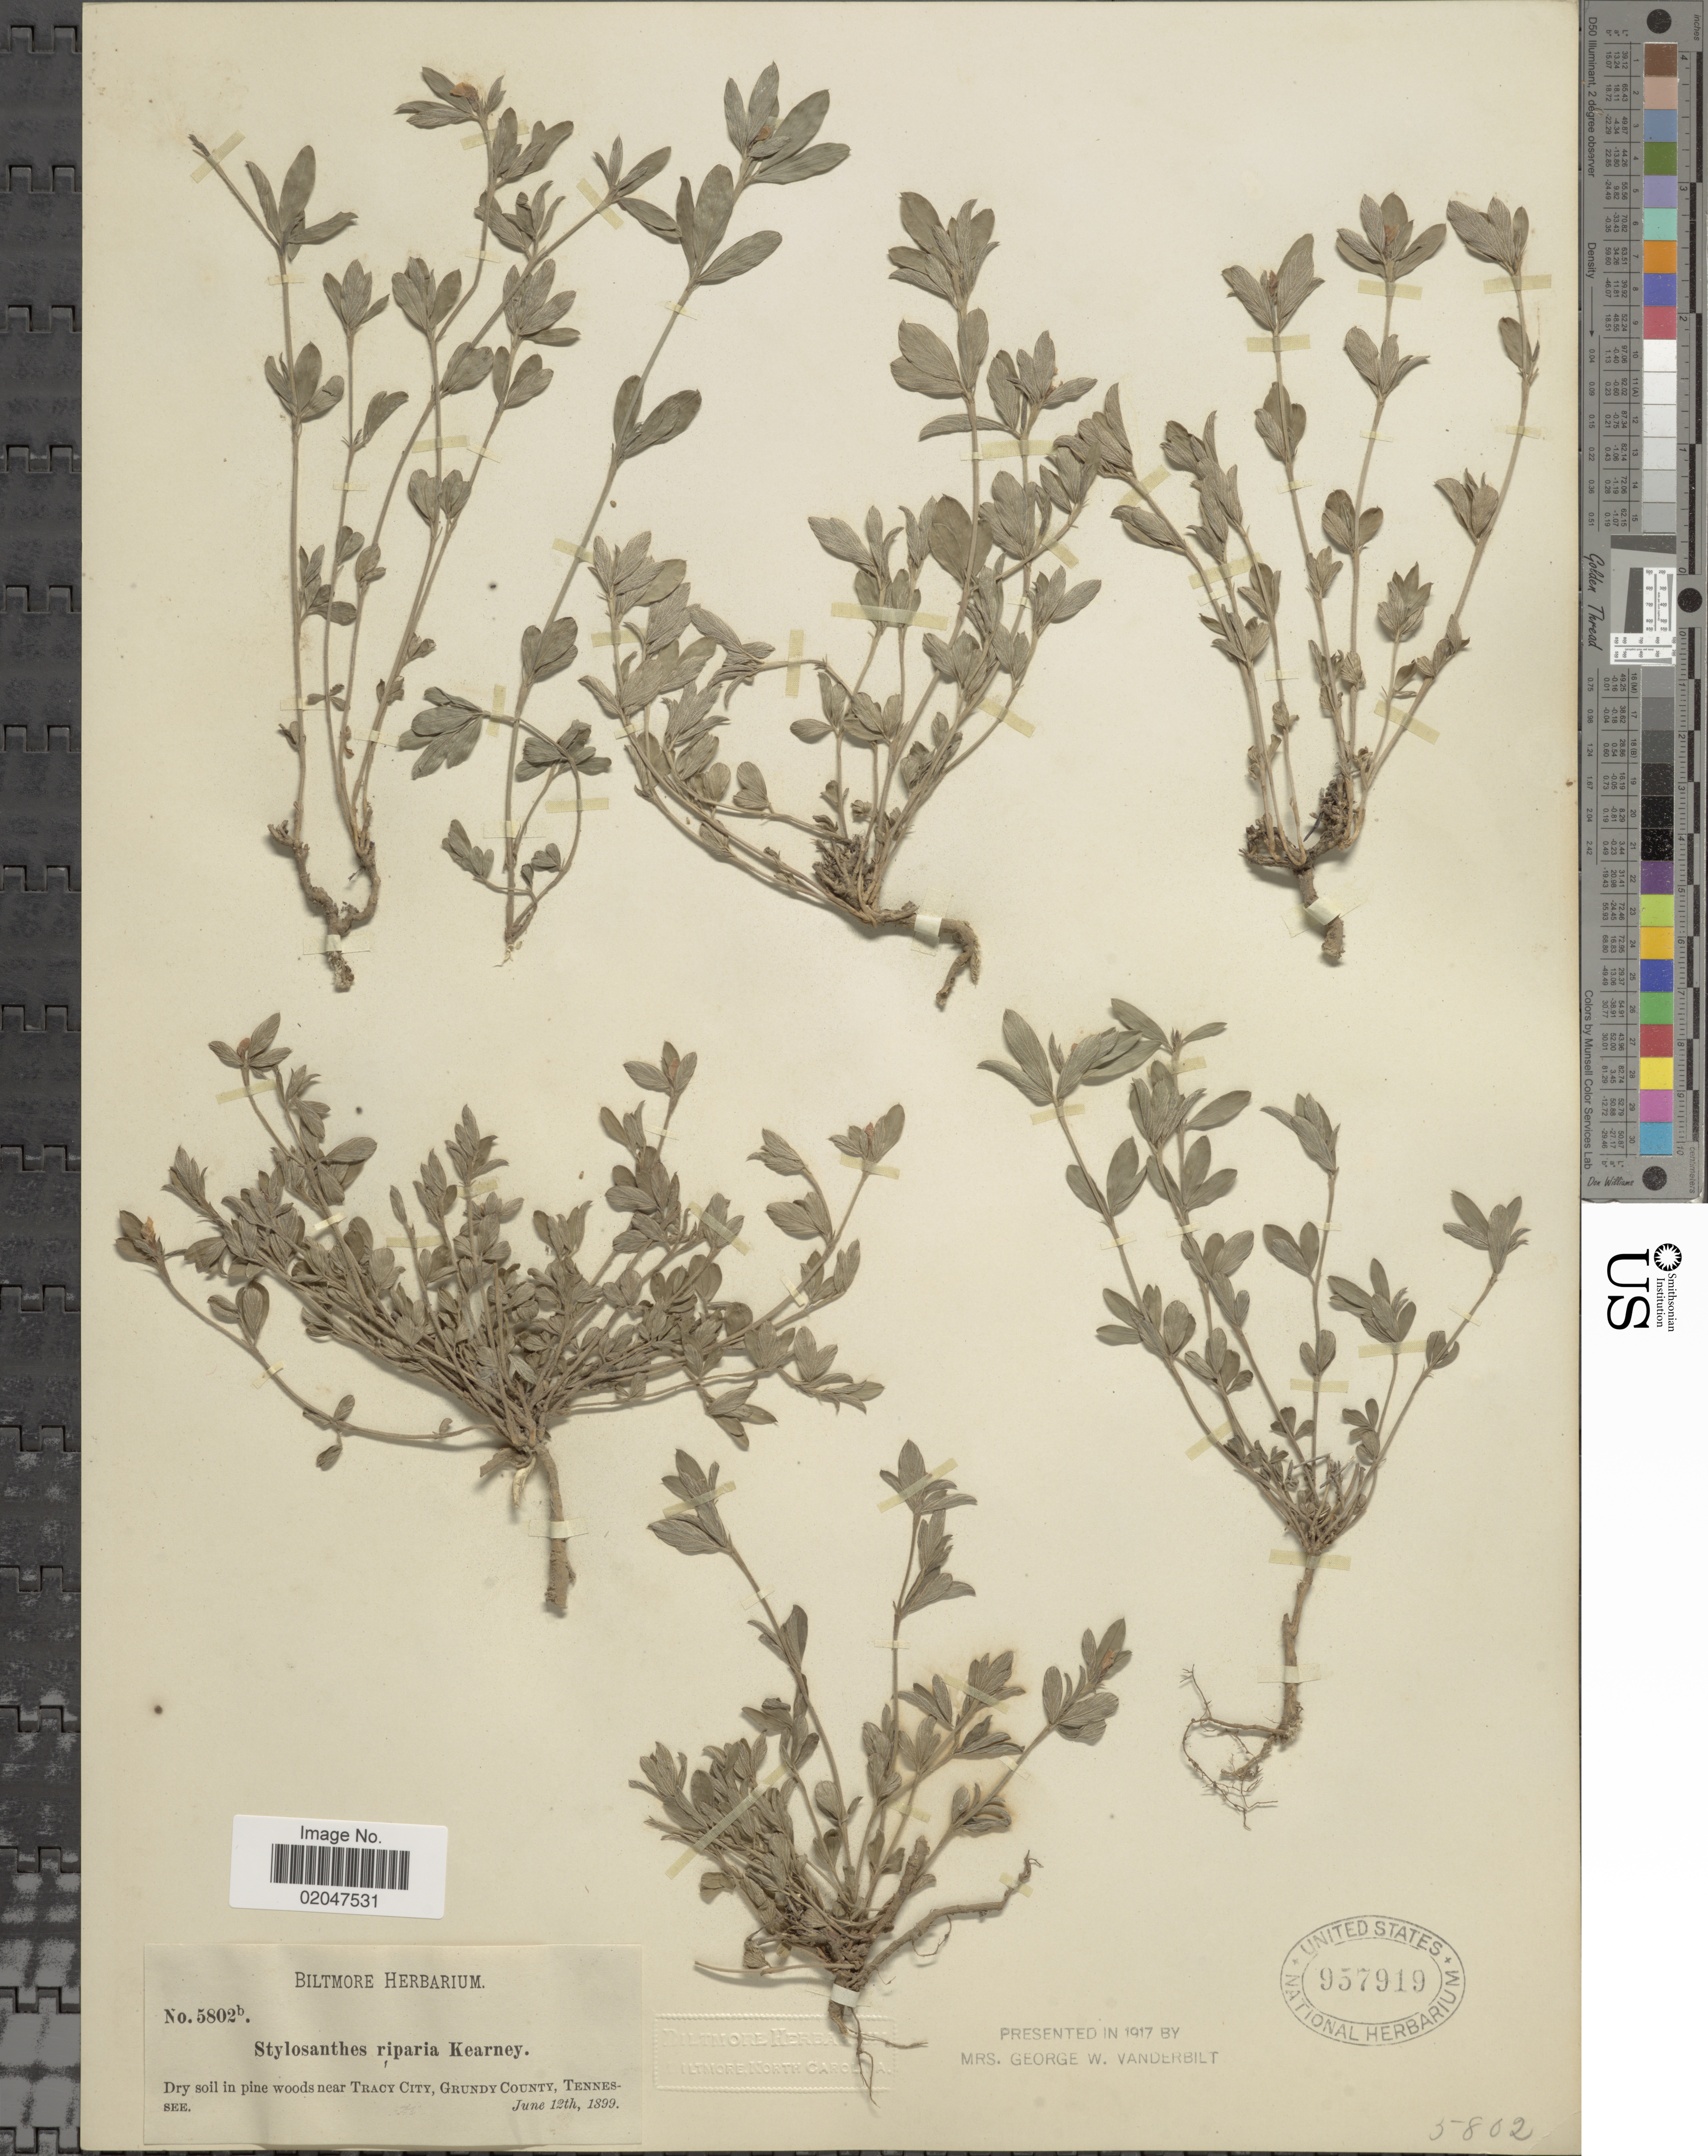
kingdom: Plantae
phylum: Tracheophyta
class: Magnoliopsida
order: Fabales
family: Fabaceae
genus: Stylosanthes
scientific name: Stylosanthes biflora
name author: (L.) Britton et al.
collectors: ex herb. Biltmore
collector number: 5802b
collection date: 1899-06-12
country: United States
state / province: Tennessee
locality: Dry soil in pine woods near Tracy City, Grundy County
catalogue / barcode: US 957919